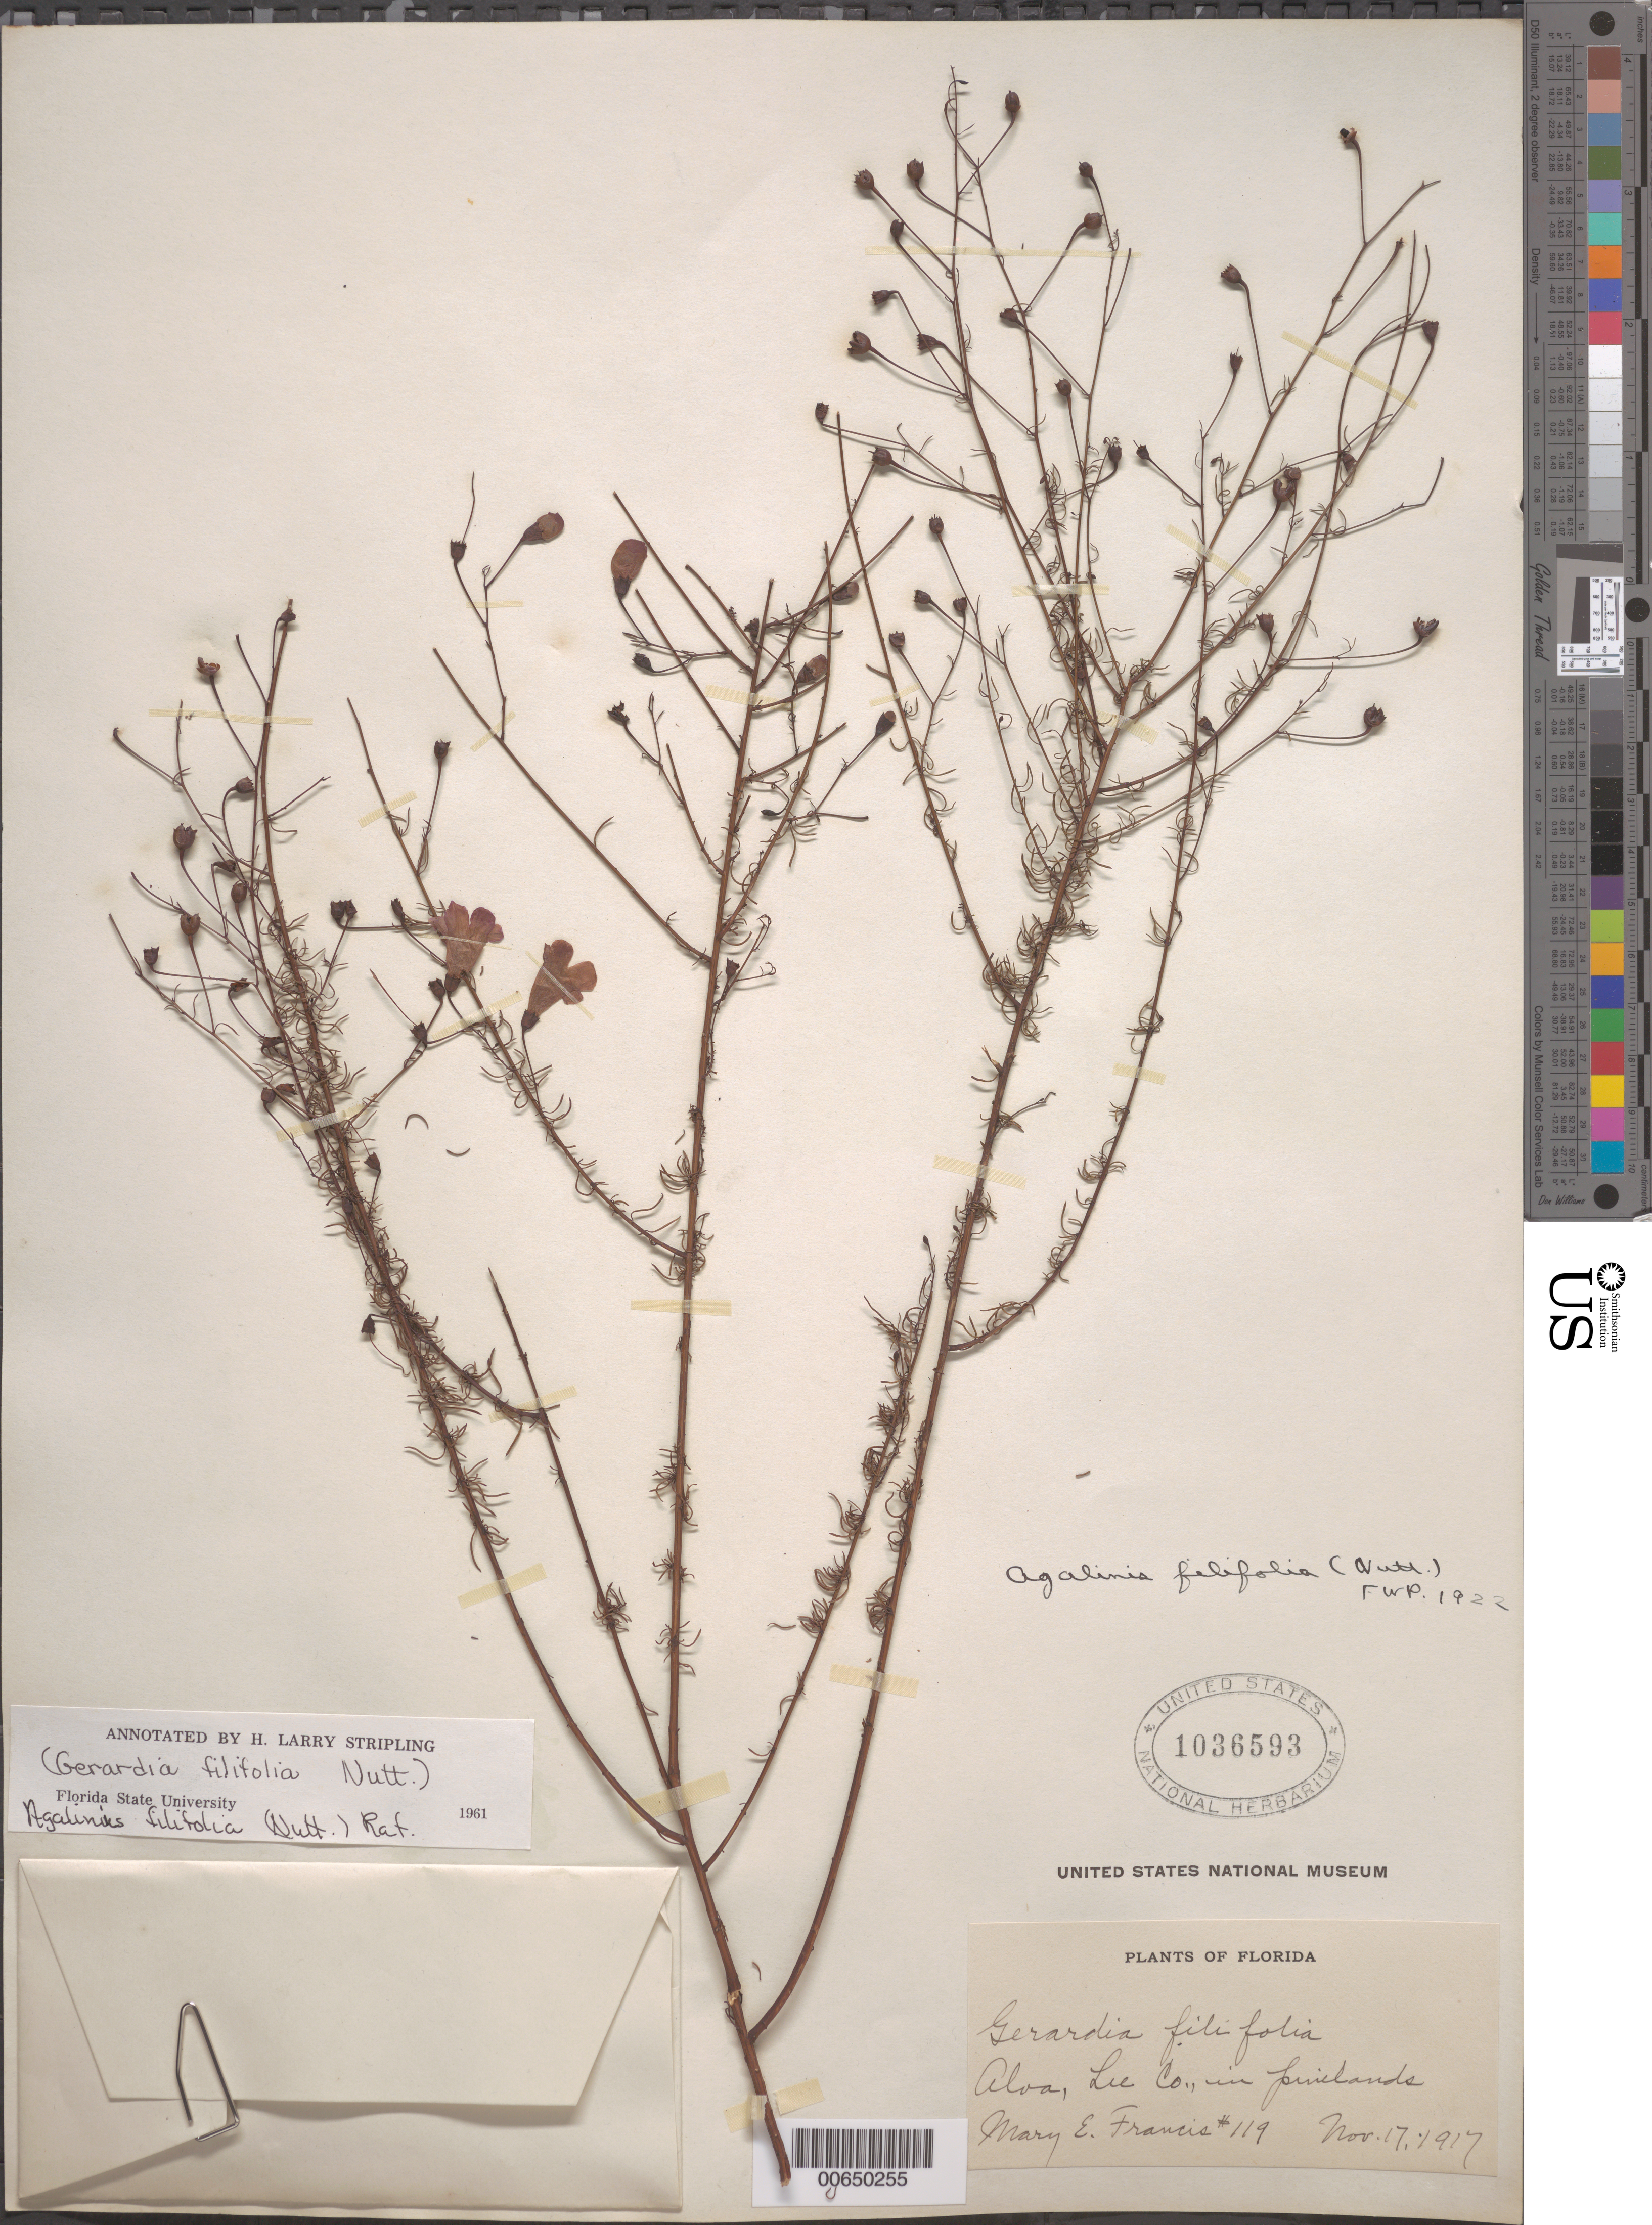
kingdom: Plantae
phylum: Tracheophyta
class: Magnoliopsida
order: Lamiales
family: Orobanchaceae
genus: Agalinis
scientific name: Agalinis filifolia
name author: Raf.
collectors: M. E. Francis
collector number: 119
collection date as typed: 17 Nov 1917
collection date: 1917-11-17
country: United States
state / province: Florida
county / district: Lee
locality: Alva.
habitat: In pinelands.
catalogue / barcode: US 1036593